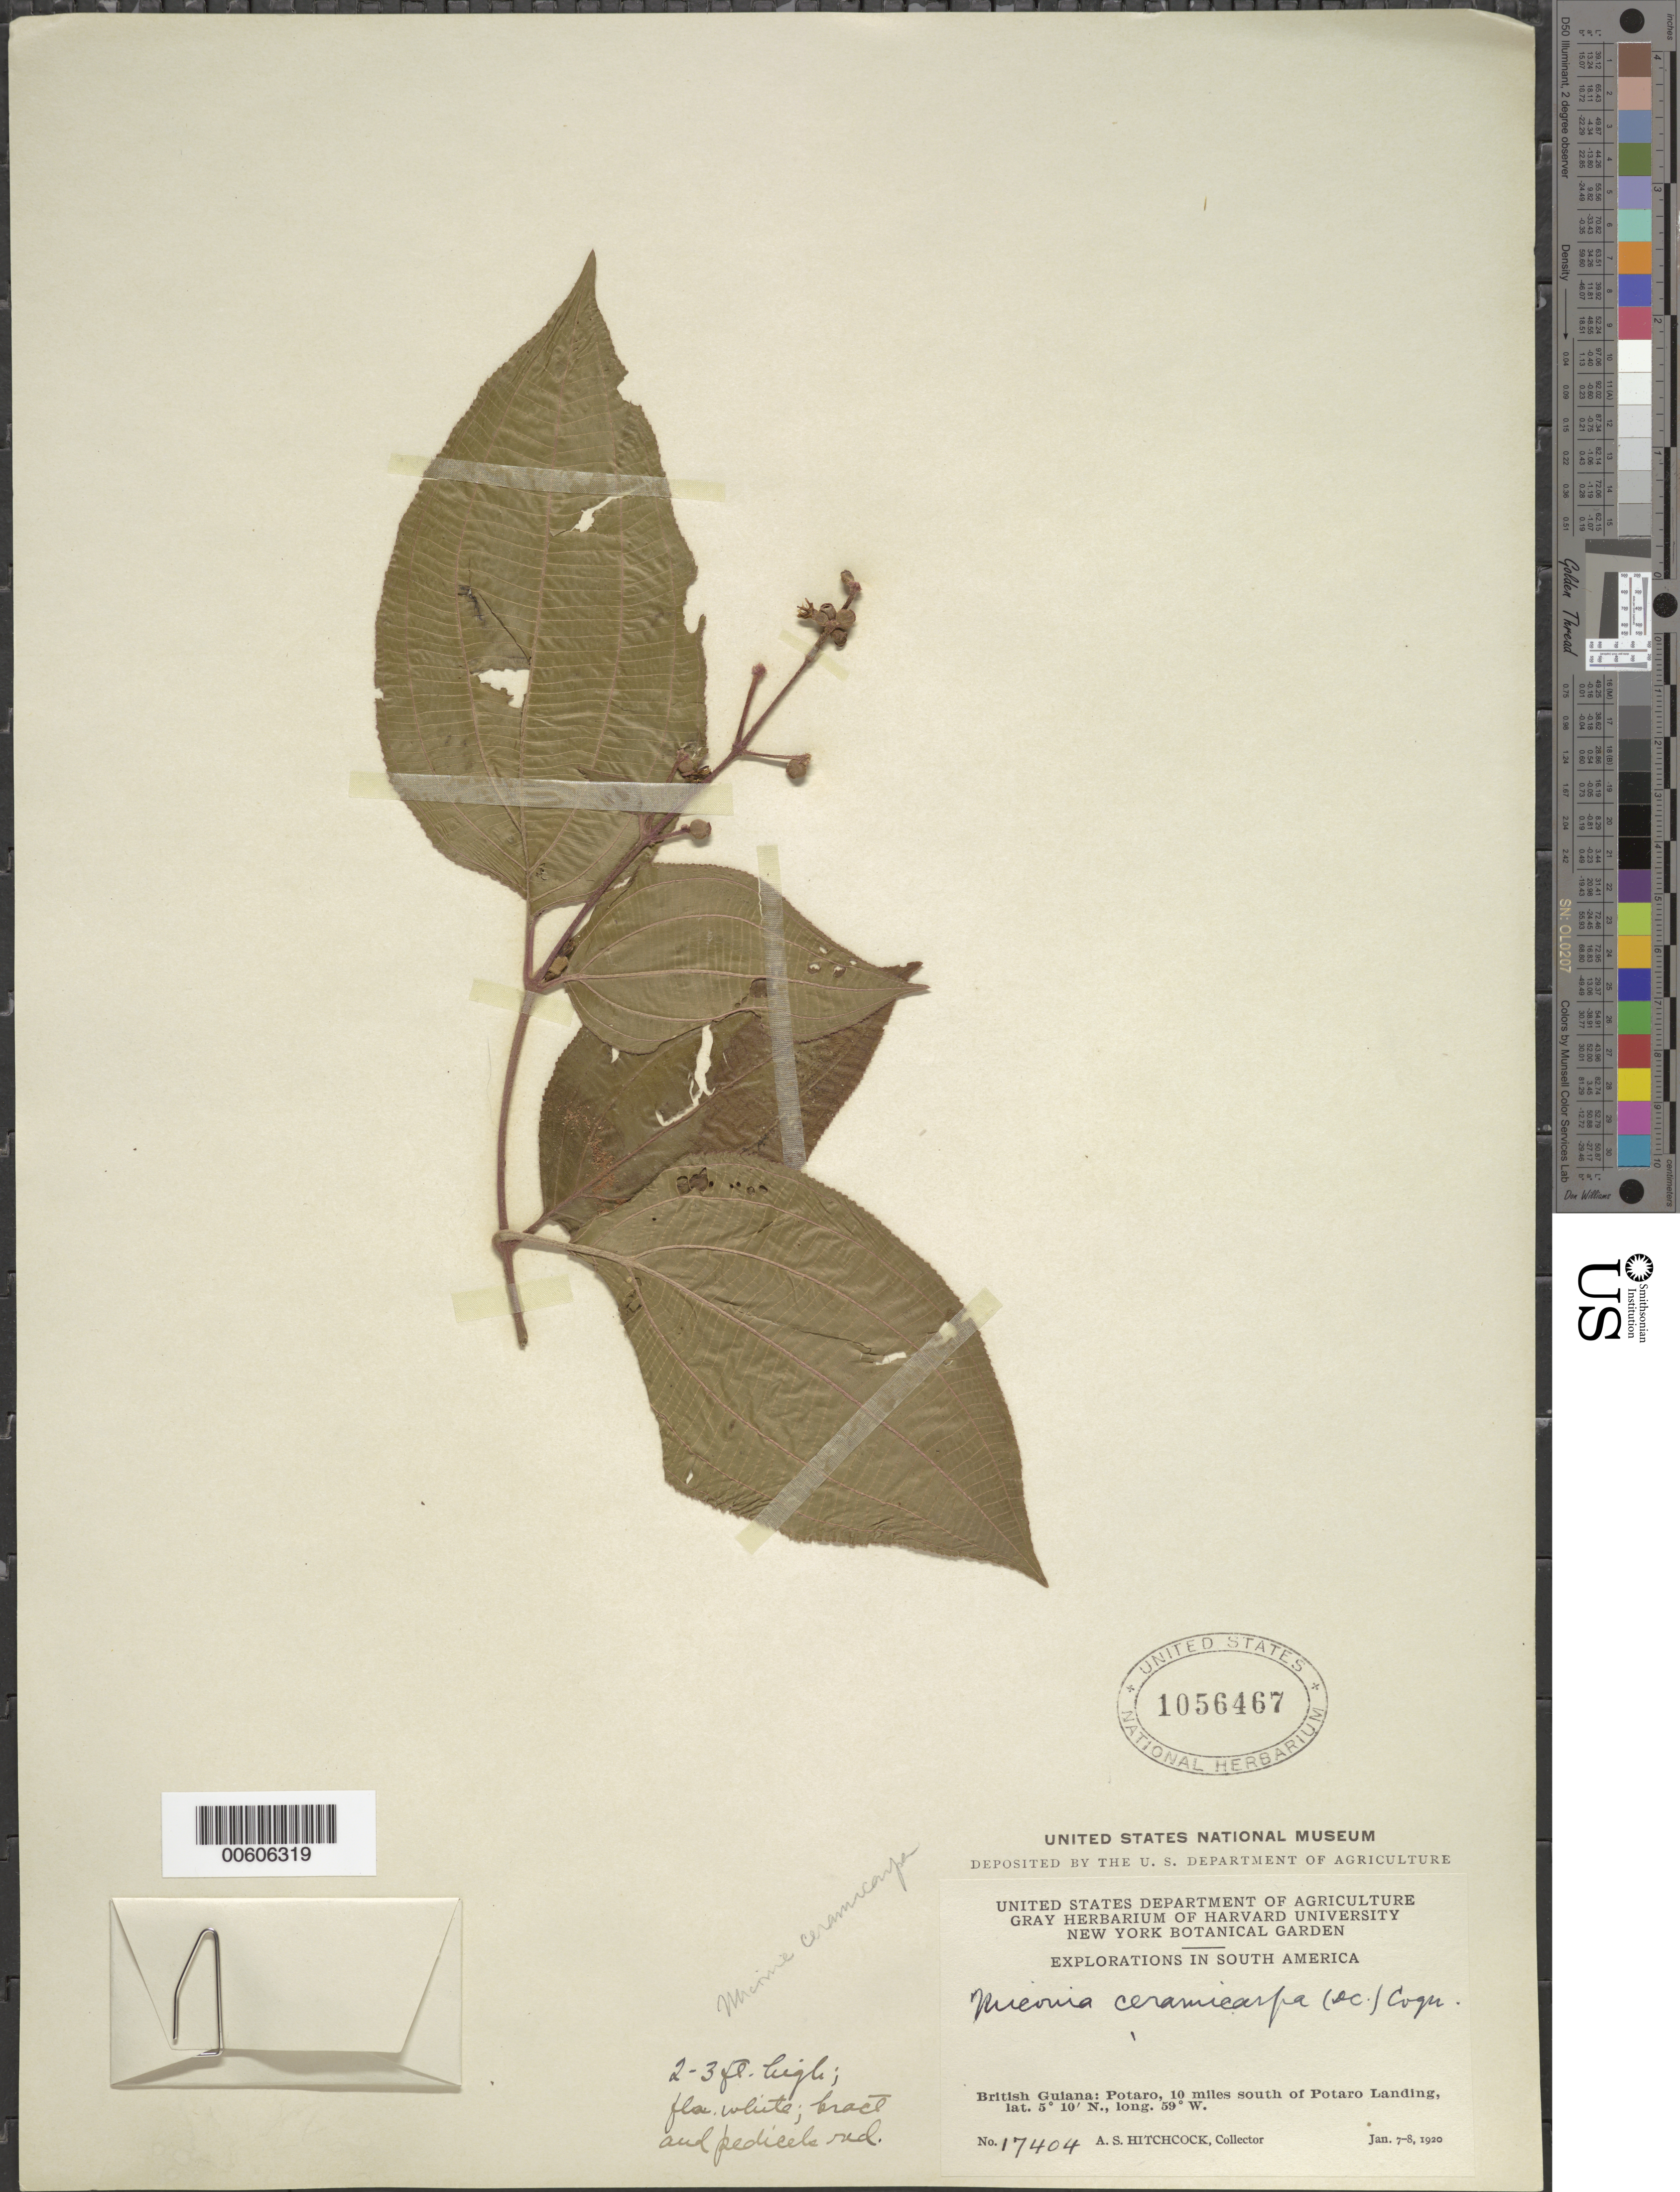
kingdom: Plantae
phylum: Tracheophyta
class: Magnoliopsida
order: Myrtales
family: Melastomataceae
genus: Miconia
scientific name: Miconia ceramicarpa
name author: (DC.) Cogn.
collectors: A. S. Hitchcock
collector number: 17404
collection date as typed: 7-Jan-20 to 8-Jan-20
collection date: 1920-01-07/1920-01-08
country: Guyana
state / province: Potaro-Siparuni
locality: Potaro R., 10 mi. S of Potaro Landing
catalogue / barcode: US 1056467